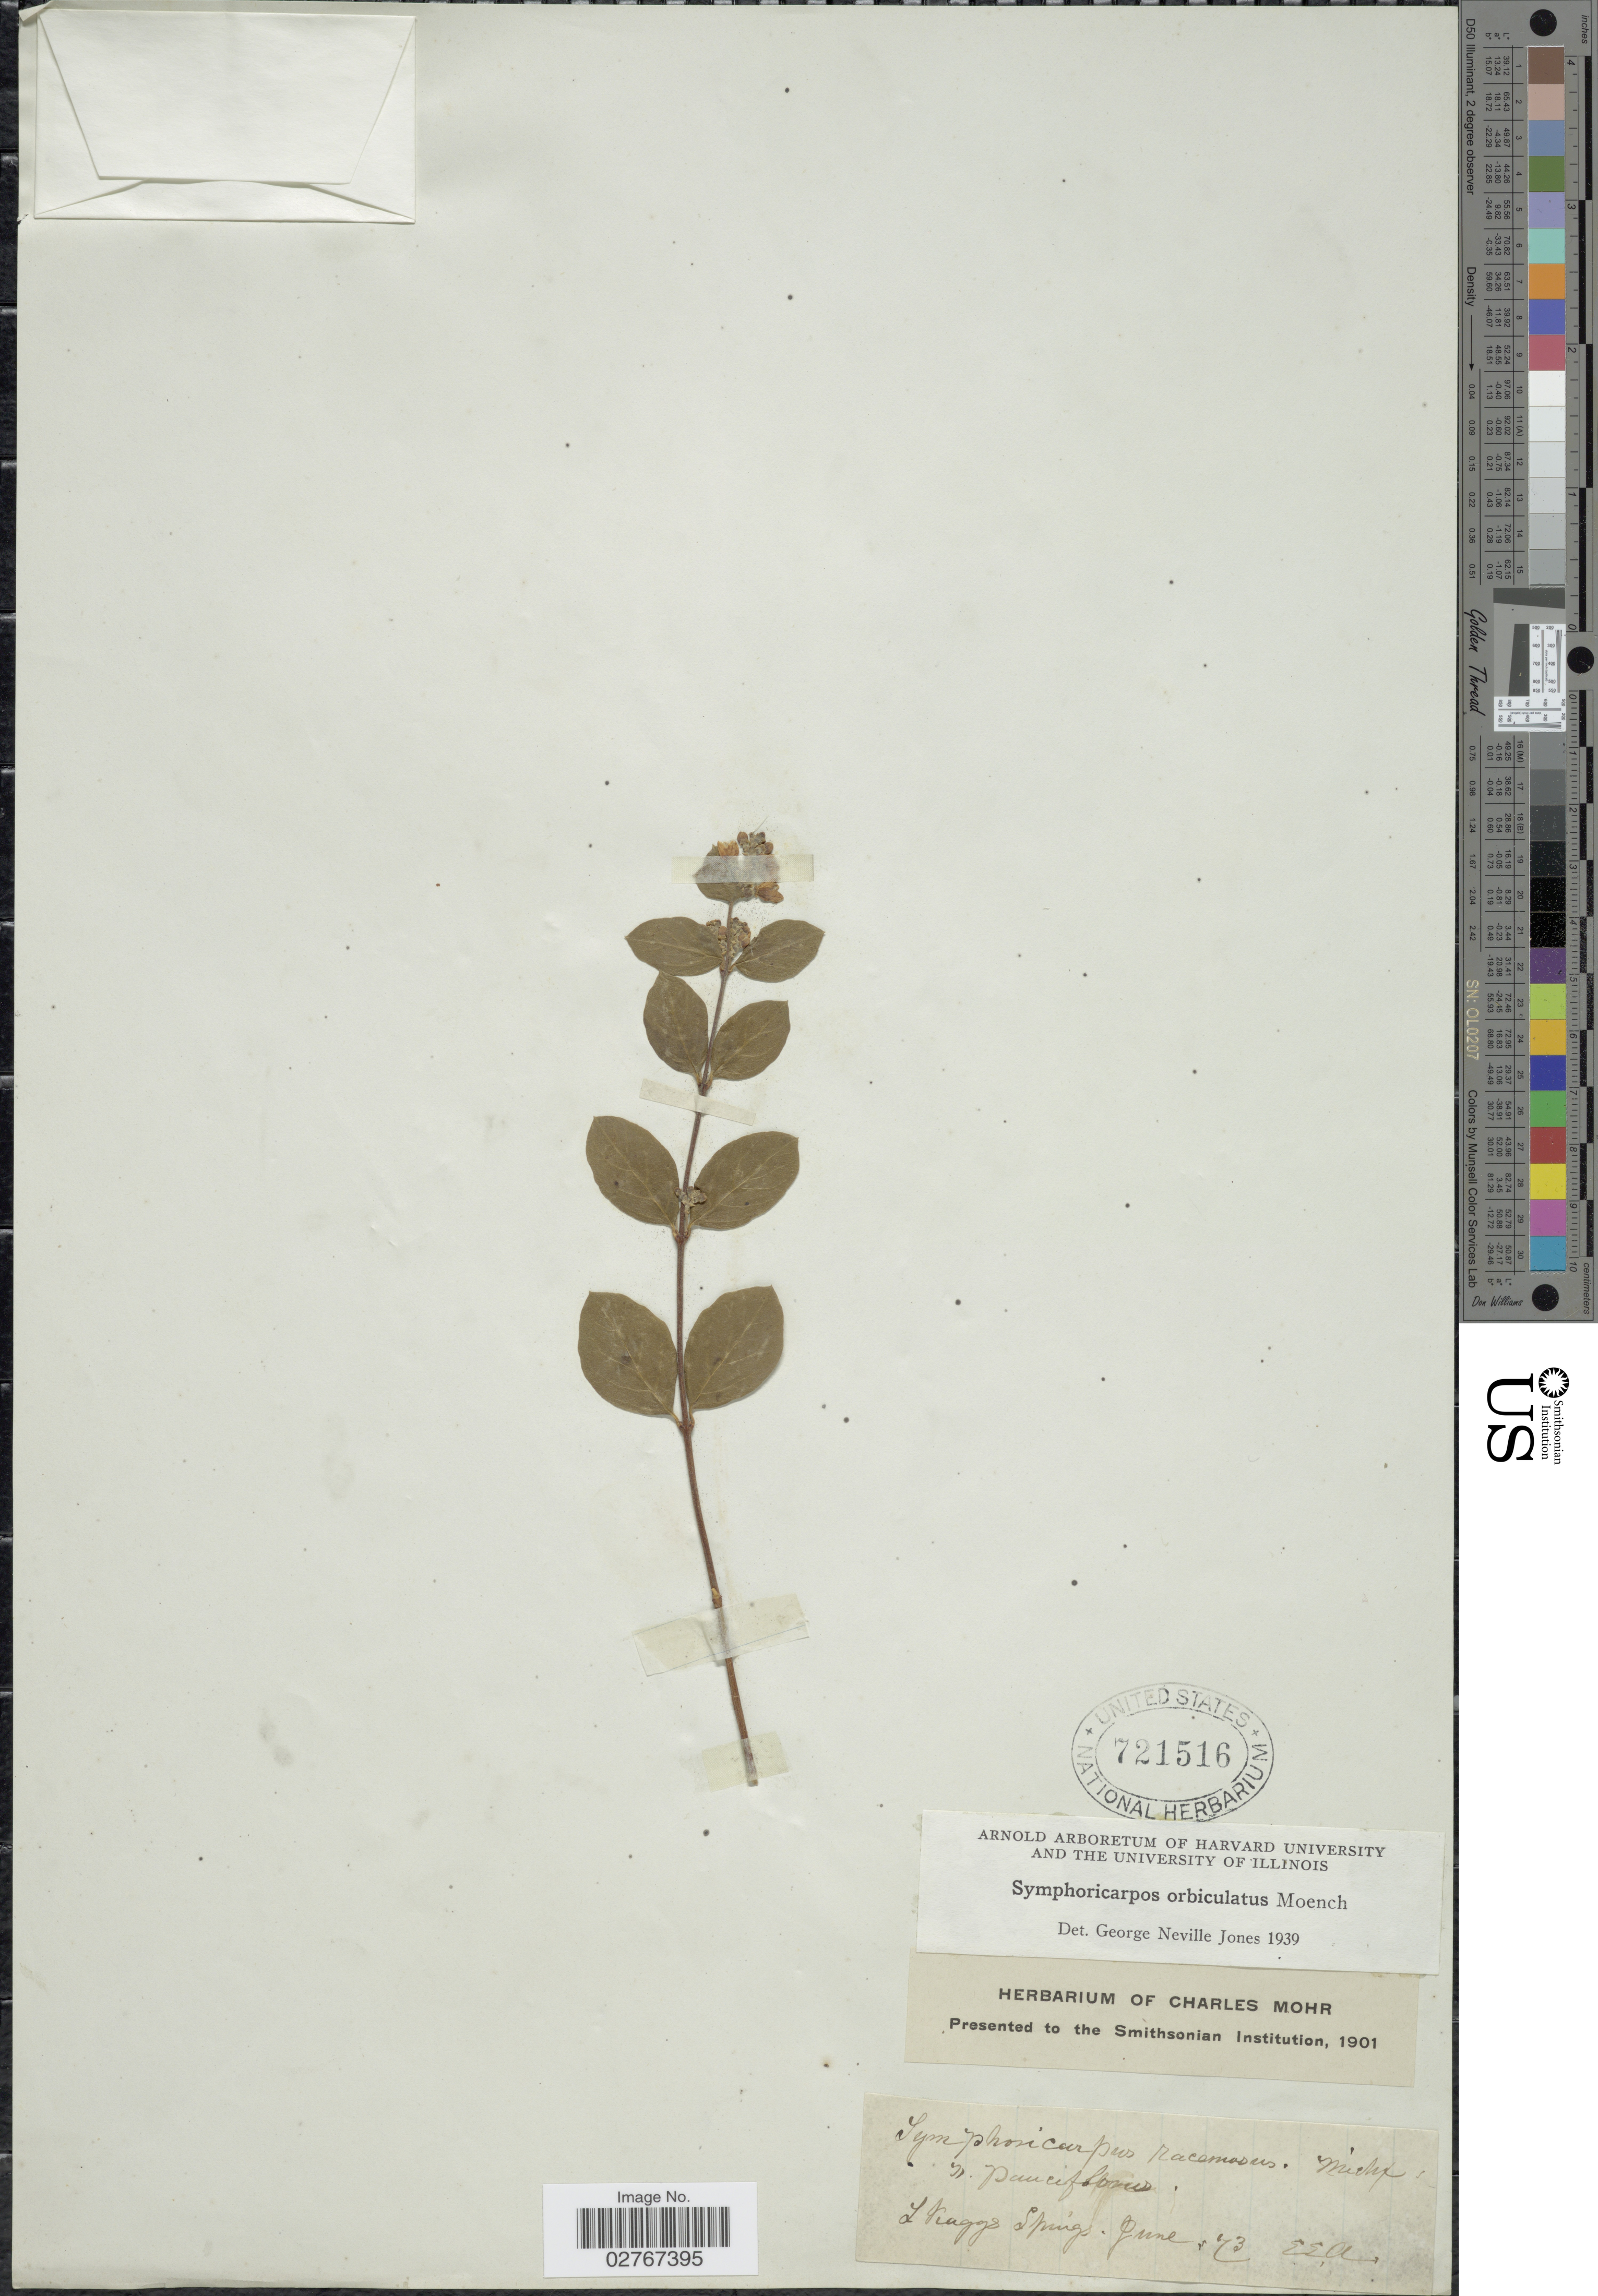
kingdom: Plantae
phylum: Tracheophyta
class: Magnoliopsida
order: Dipsacales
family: Caprifoliaceae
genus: Symphoricarpos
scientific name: Symphoricarpos orbiculatus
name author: Moench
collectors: E. E. A.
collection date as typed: Transcribed d/m/y: /6/73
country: United States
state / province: California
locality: Skaggs Springs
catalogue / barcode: US 721516